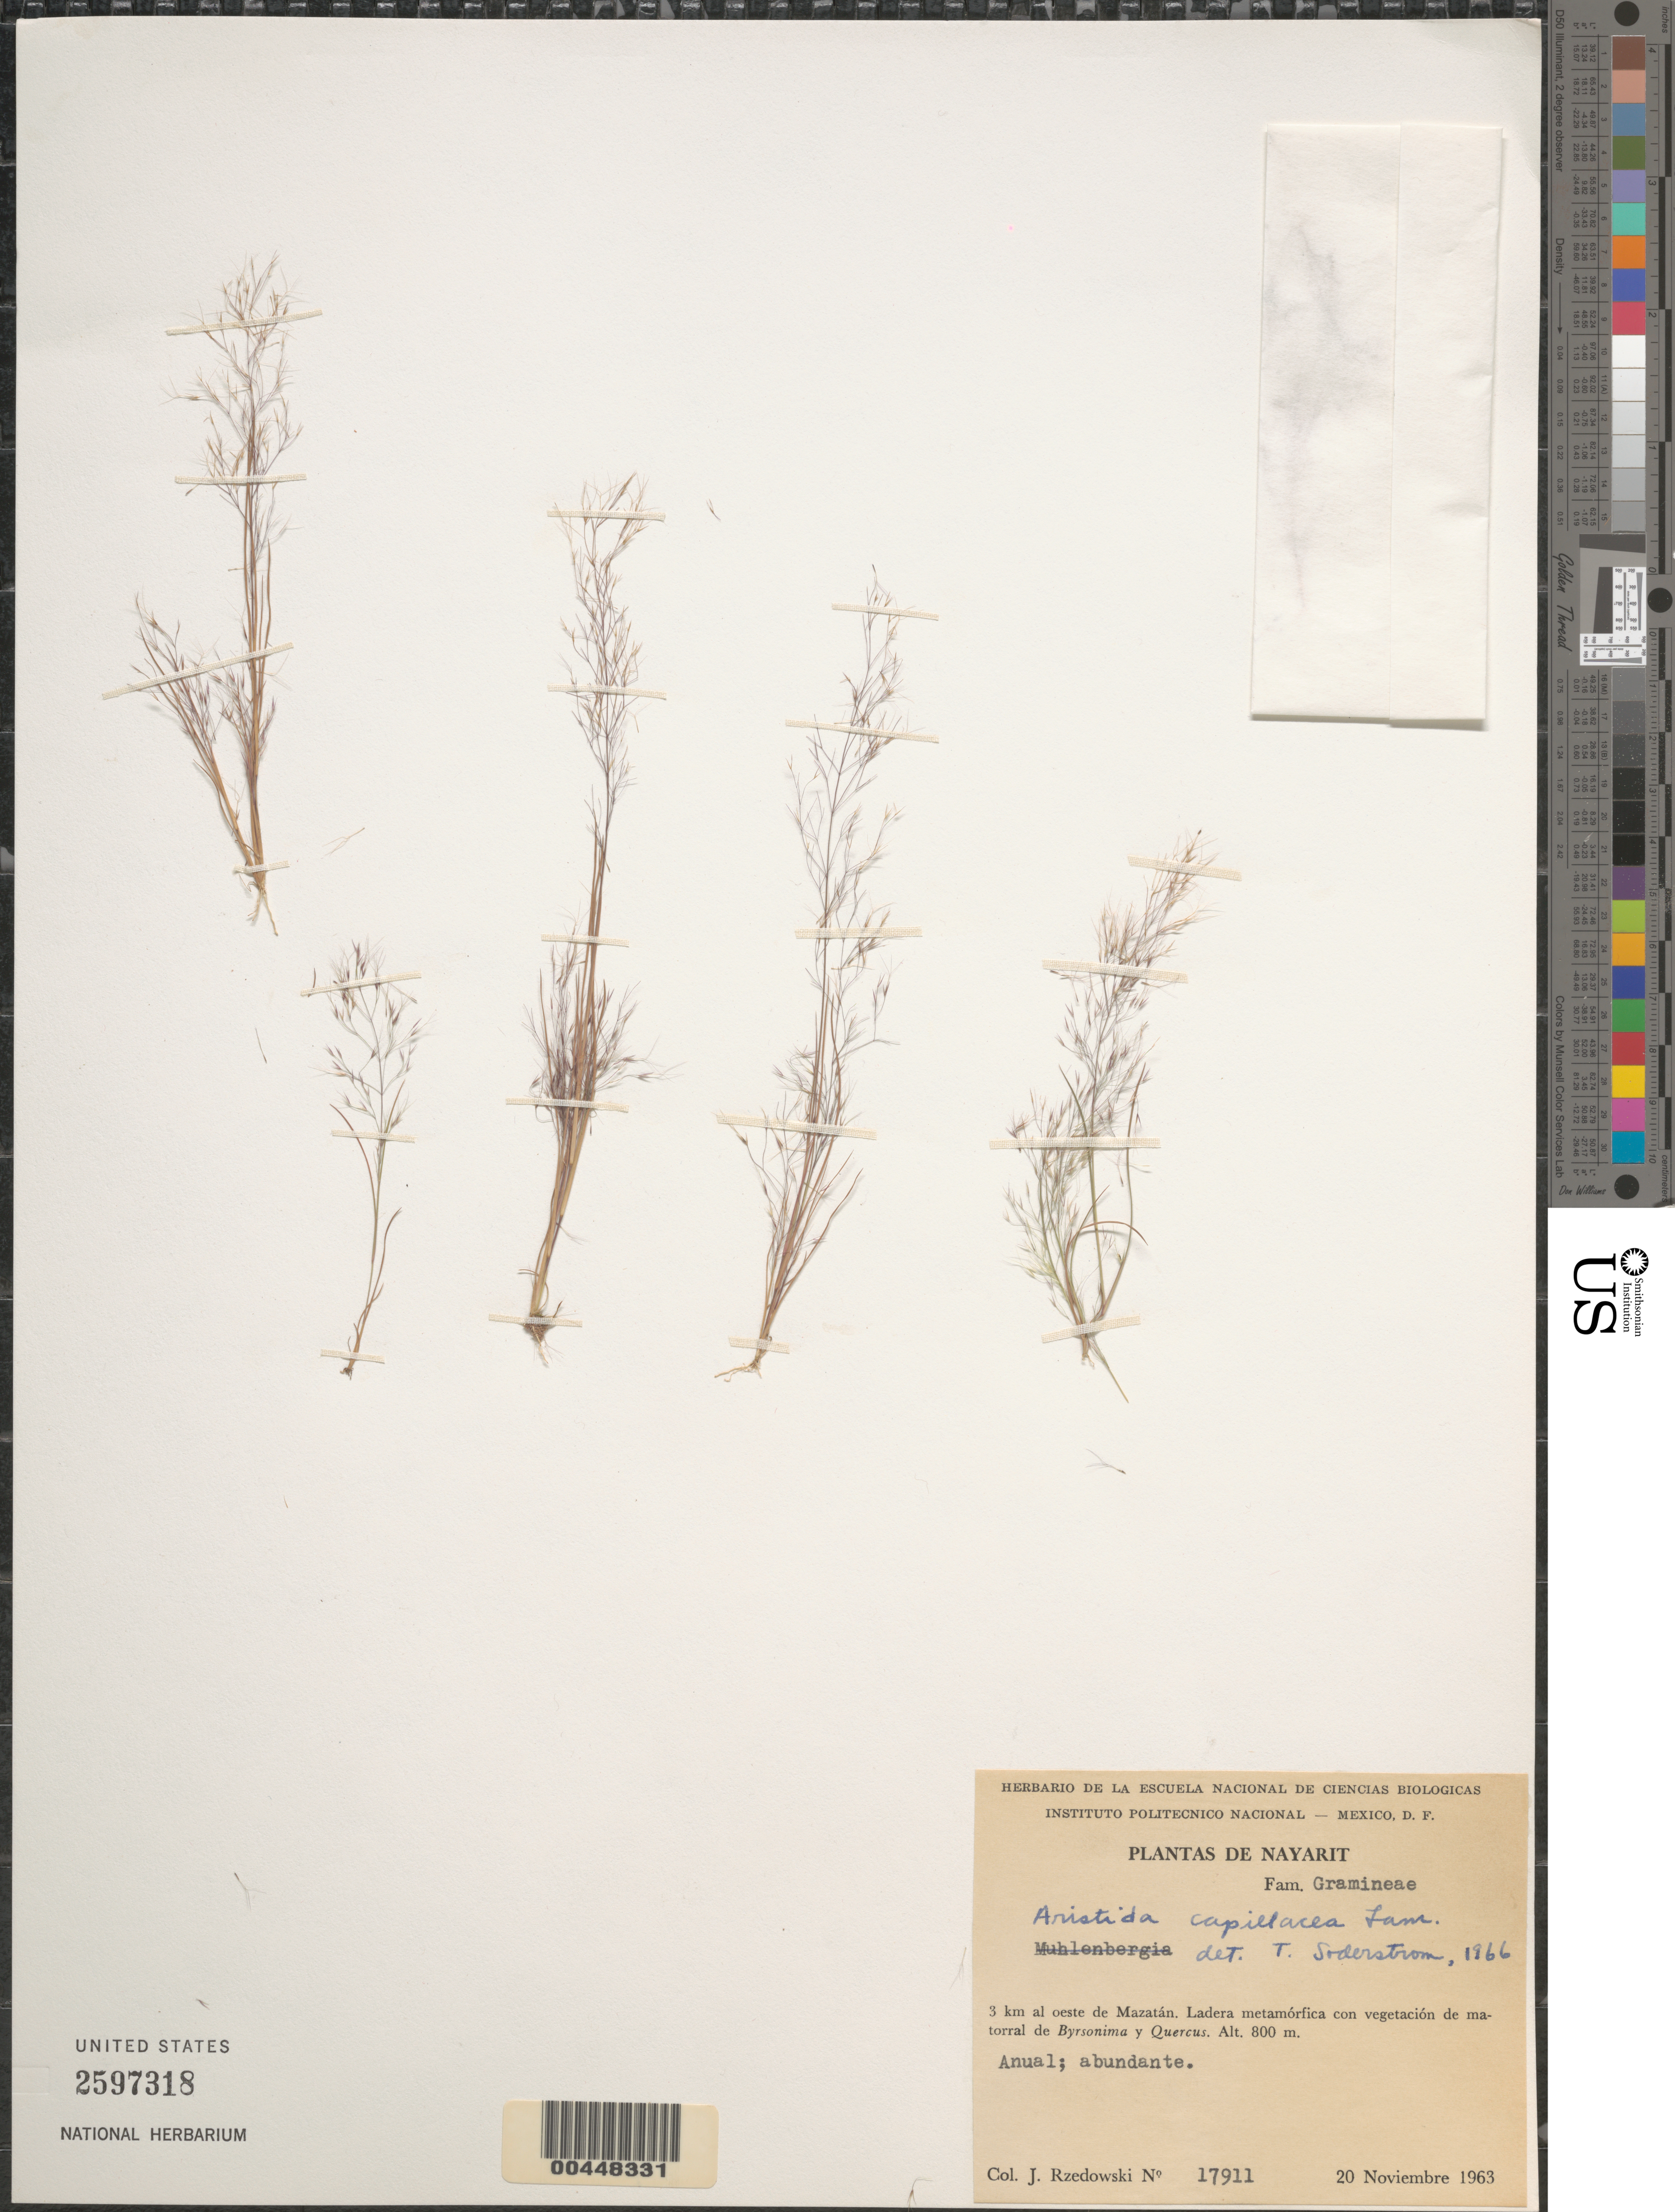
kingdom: Plantae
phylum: Tracheophyta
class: Liliopsida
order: Poales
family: Poaceae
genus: Aristida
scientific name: Aristida capillacea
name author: Lam.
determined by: Soderstrom, T. R.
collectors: J. Rzedowski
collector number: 17911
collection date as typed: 20 Nov 1963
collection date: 1963-11-20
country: Mexico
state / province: Nayarit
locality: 3 km al oeste de Mazatlán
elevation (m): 800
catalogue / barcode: US 2597318